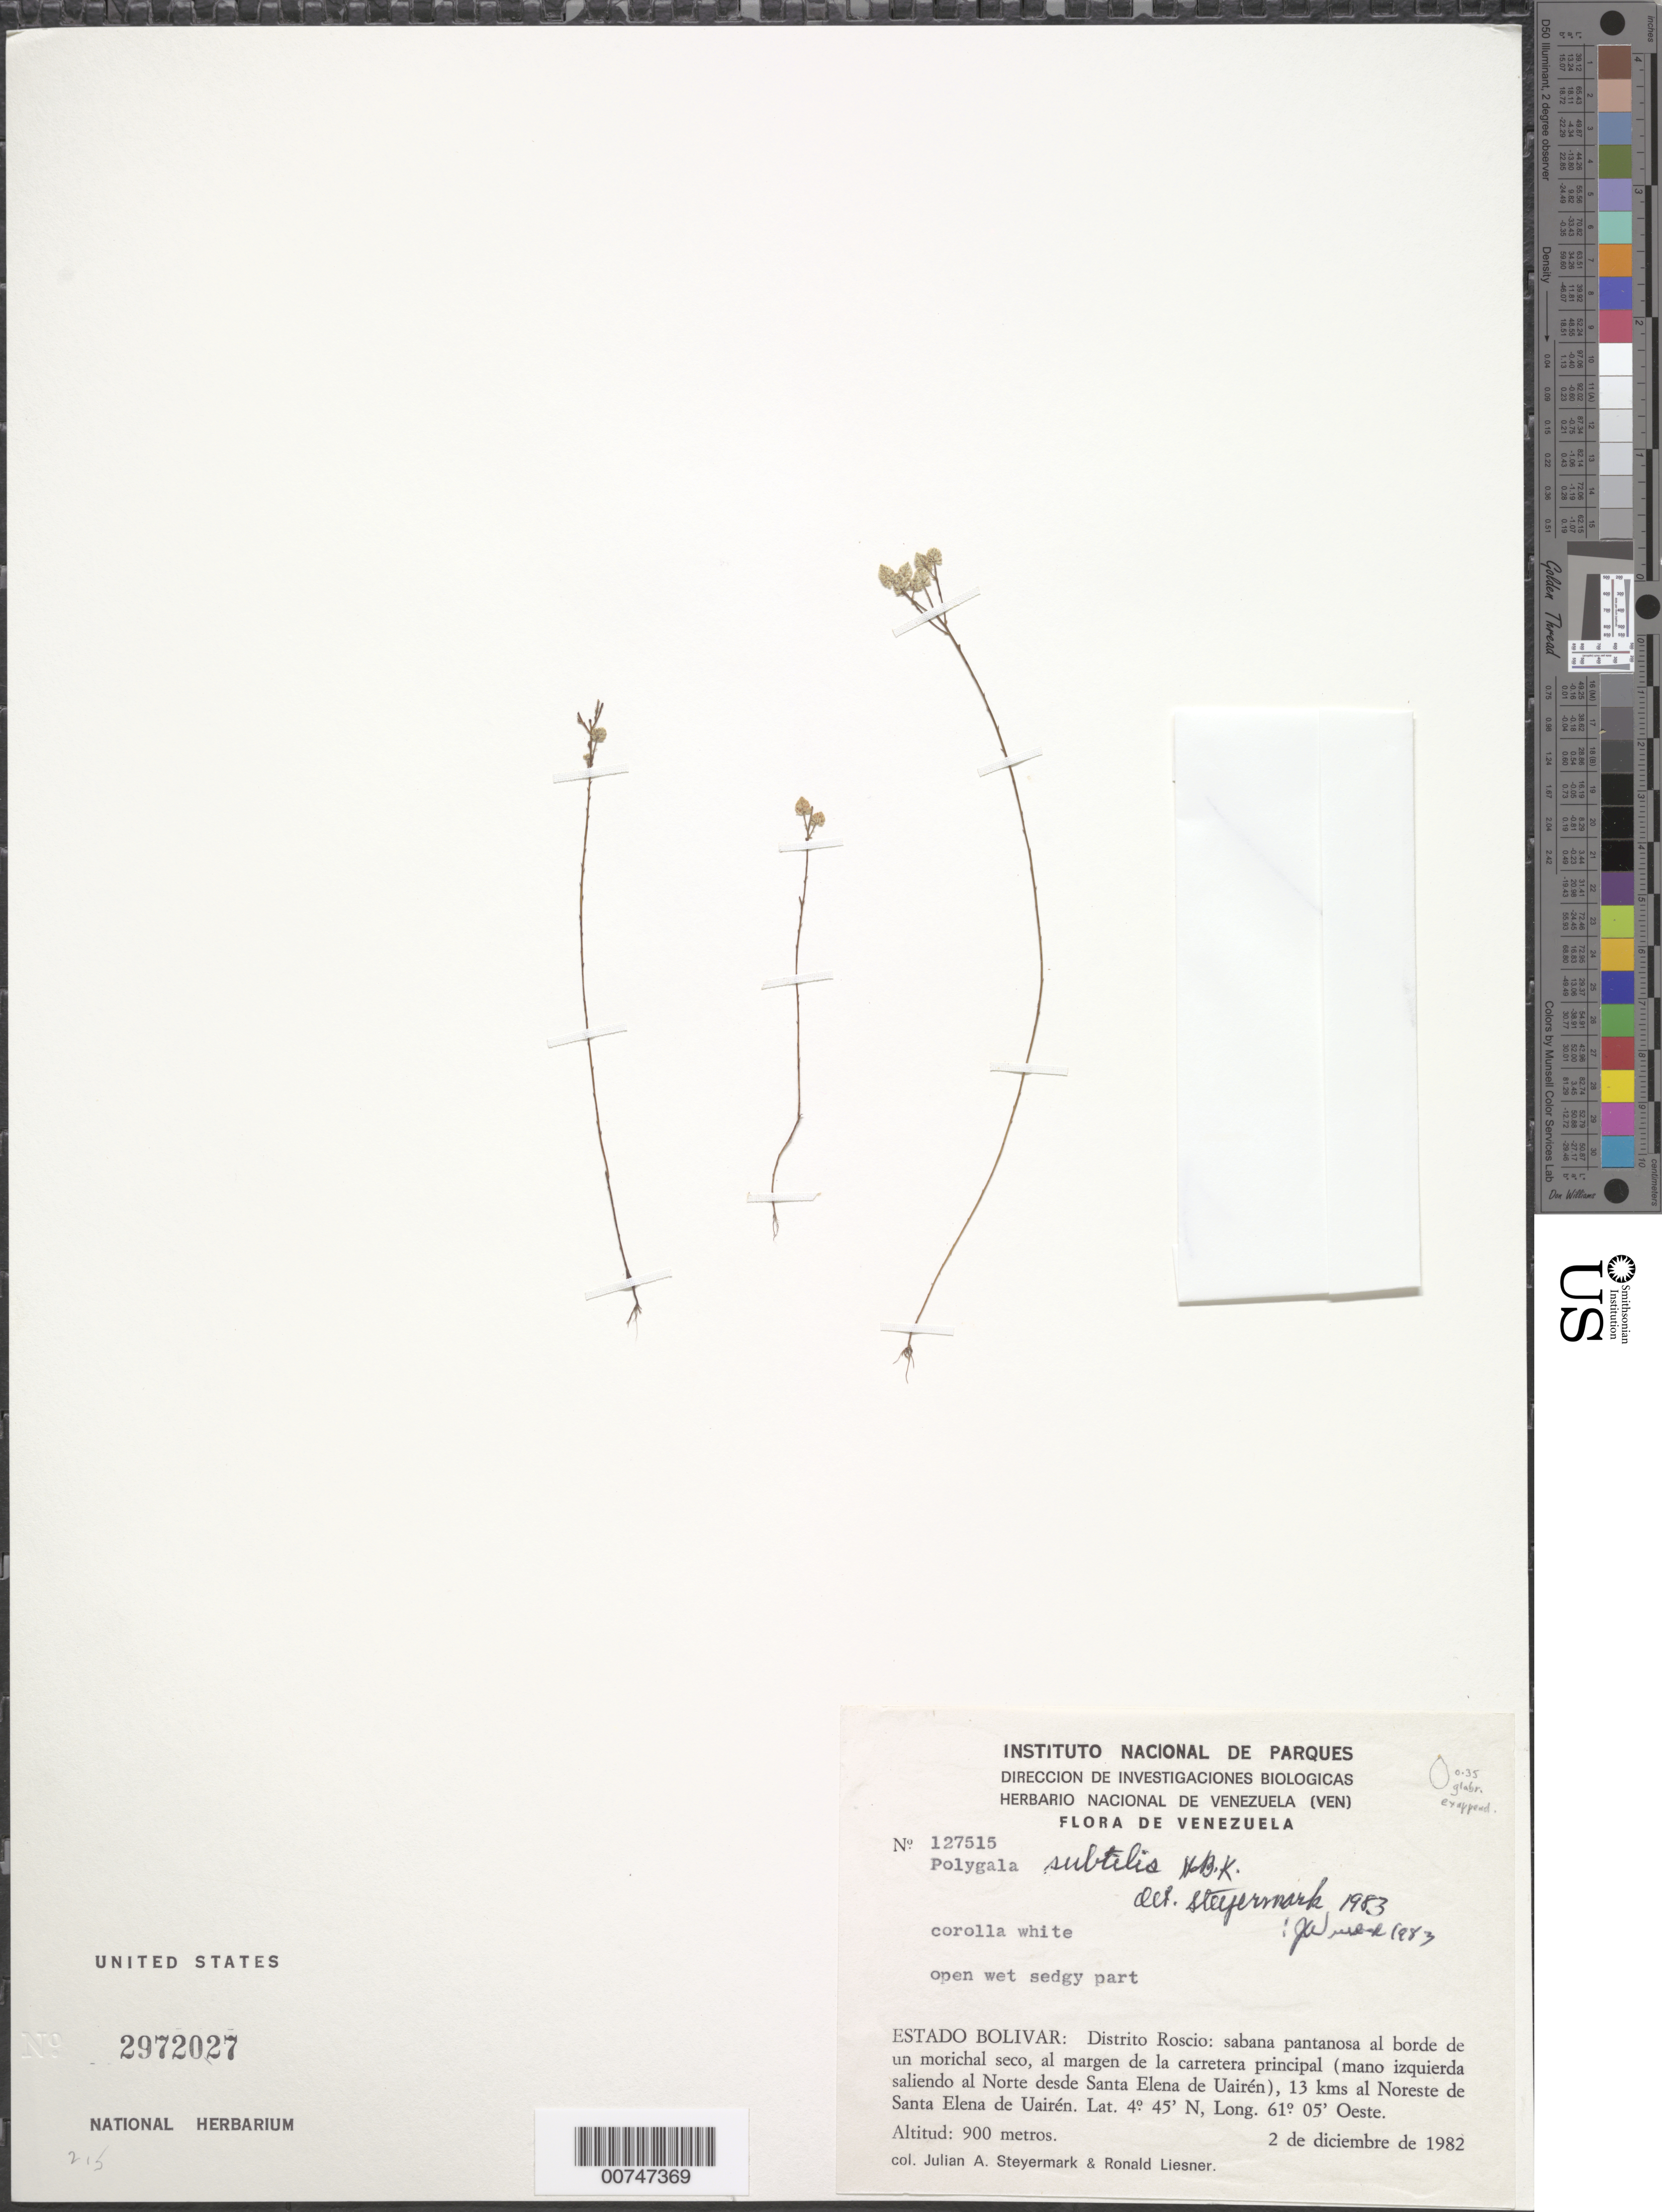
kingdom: Plantae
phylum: Tracheophyta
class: Magnoliopsida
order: Fabales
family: Polygalaceae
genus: Polygala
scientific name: Polygala subtilis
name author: Kunth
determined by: Wurdack, John J., (US), US (UNITED STATES)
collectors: J. Steyermark & R. L. Liesner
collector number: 127515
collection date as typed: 2-Dec-82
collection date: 1982-12-02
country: Venezuela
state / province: Bolívar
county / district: Roscio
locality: Santa Elena de Uairén, 13 km al NO; al margen de la carretera principal saliendo (mano izquierda saliendo al Norte de Santa Elena de Uairén)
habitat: Open wet sedgy part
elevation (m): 900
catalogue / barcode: US 2972027